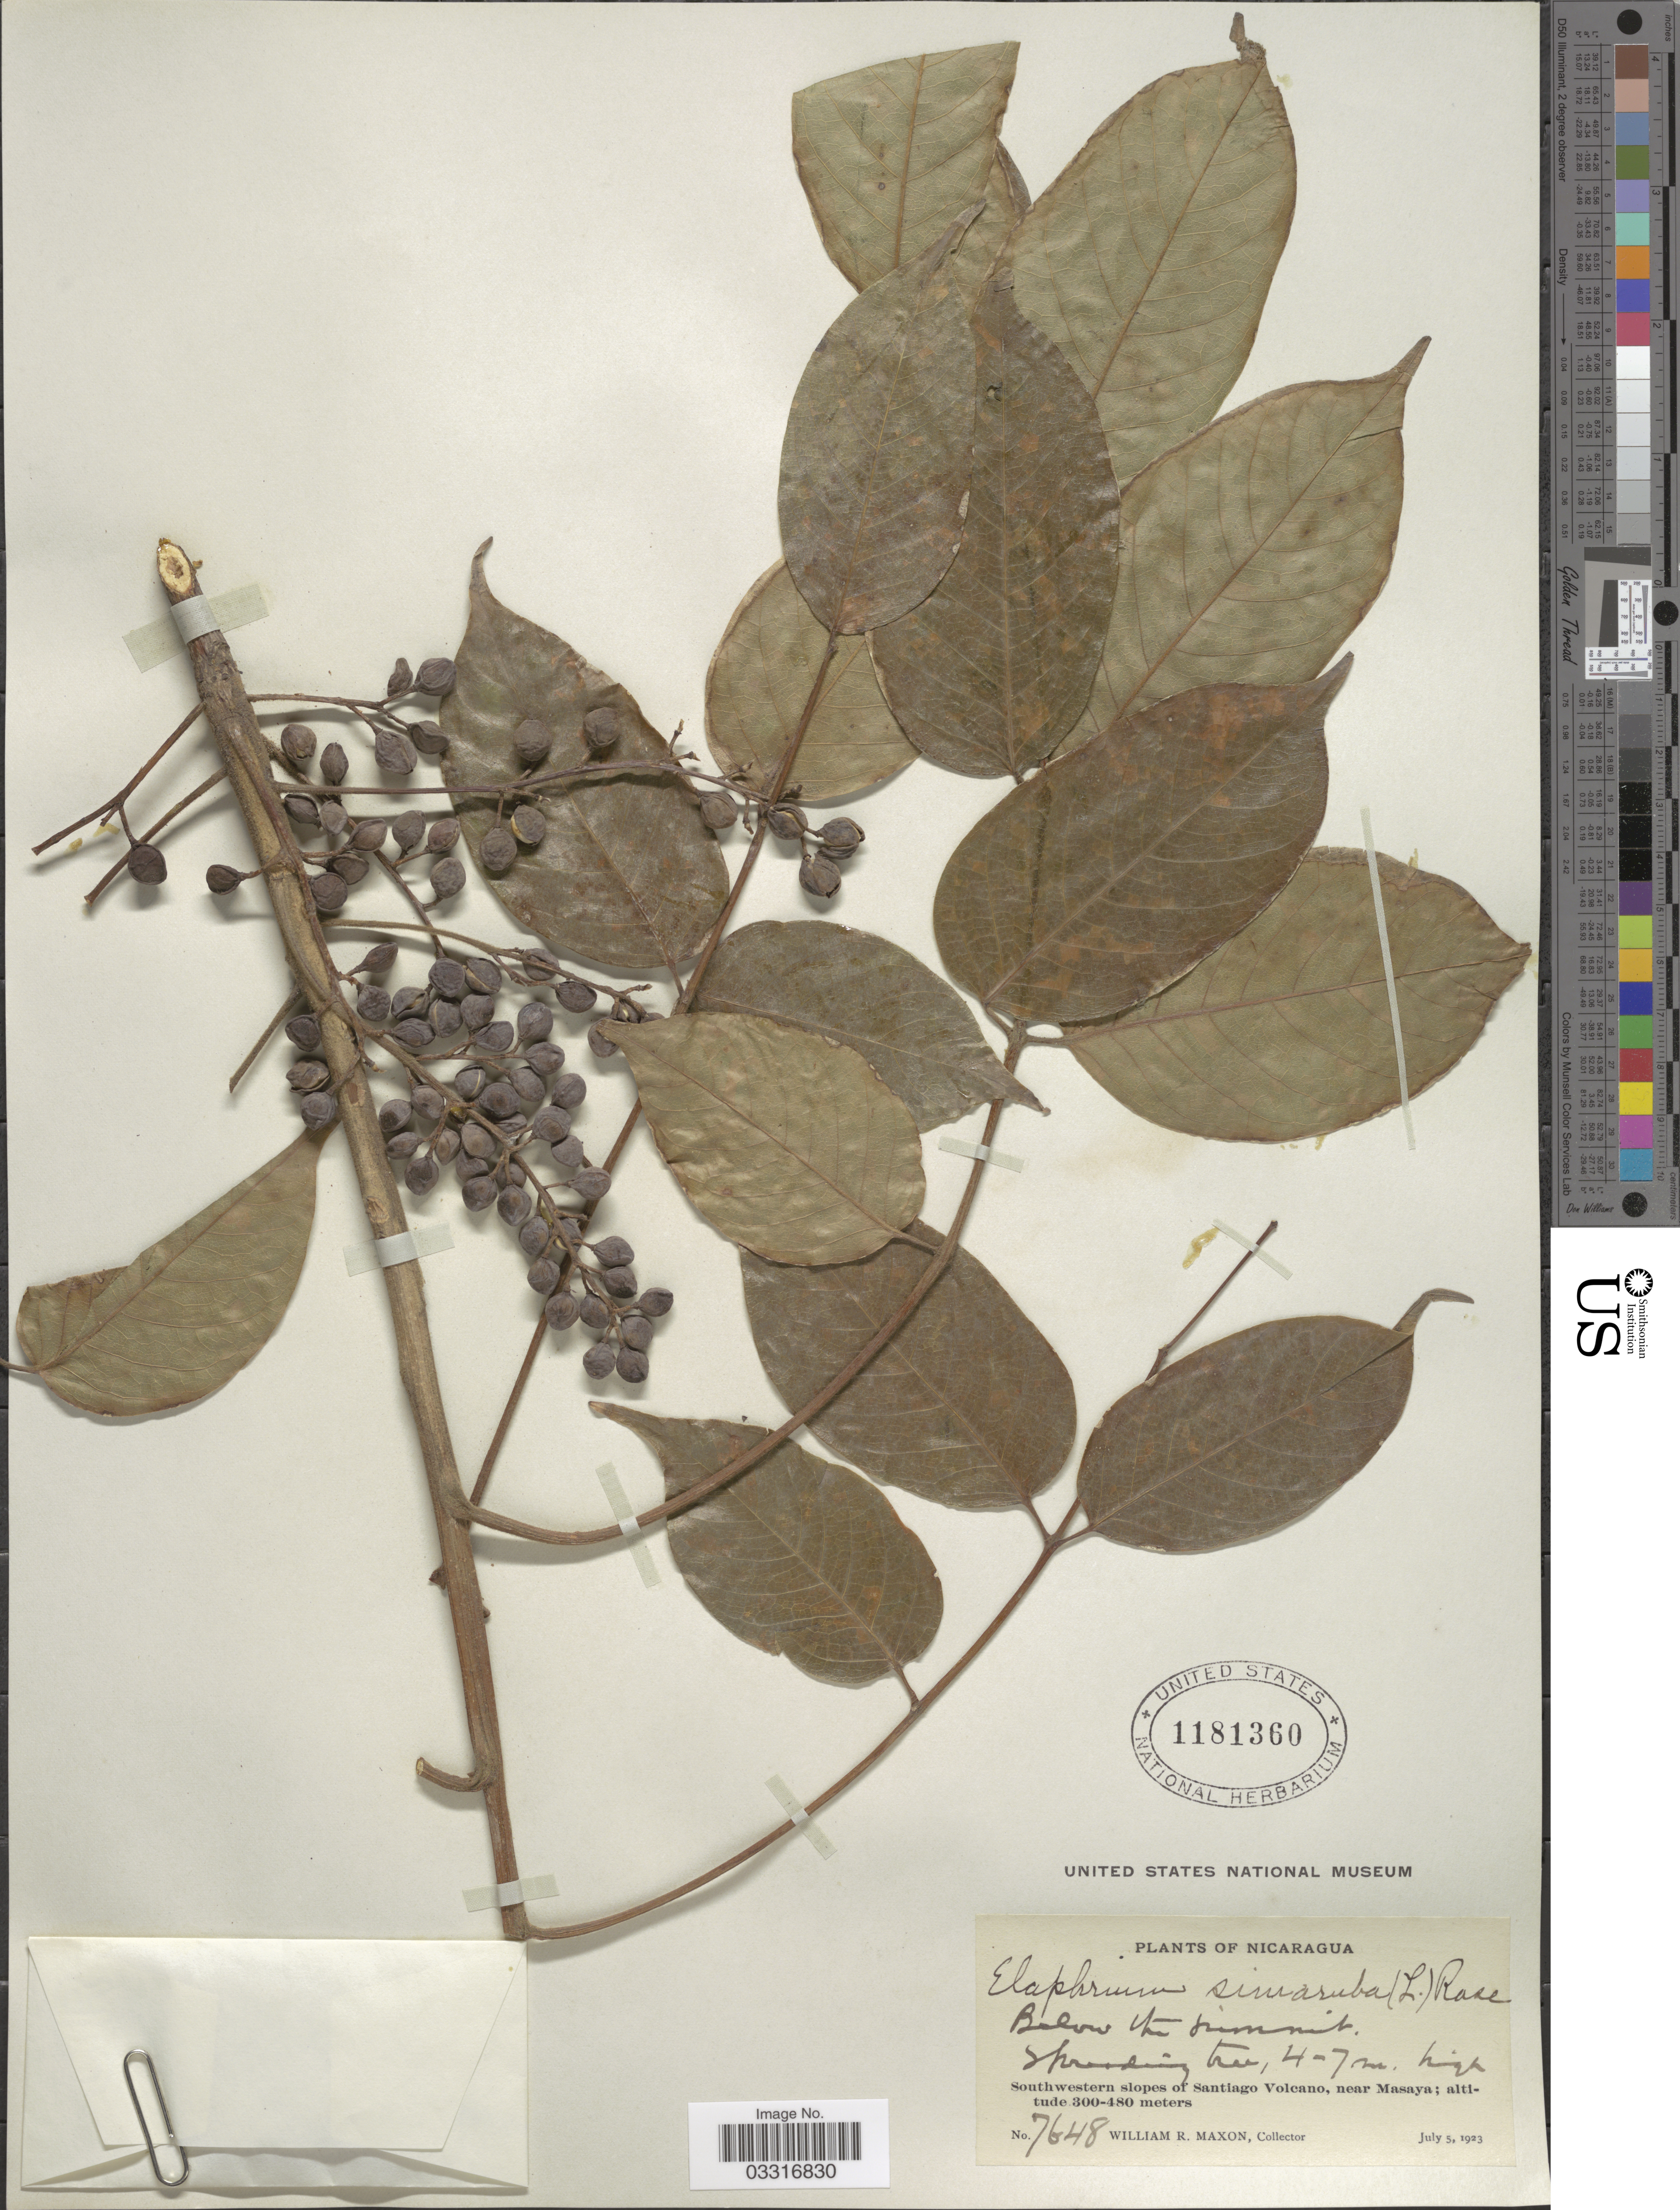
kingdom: Plantae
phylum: Tracheophyta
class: Magnoliopsida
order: Sapindales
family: Burseraceae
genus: Bursera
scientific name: Bursera simaruba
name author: (L.) Sarg.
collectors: W. R. Maxon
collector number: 7648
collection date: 1923-07-05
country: Nicaragua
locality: Southwestern slopes of Santiago Volcano, near Masaya.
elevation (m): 300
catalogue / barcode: US 1181360